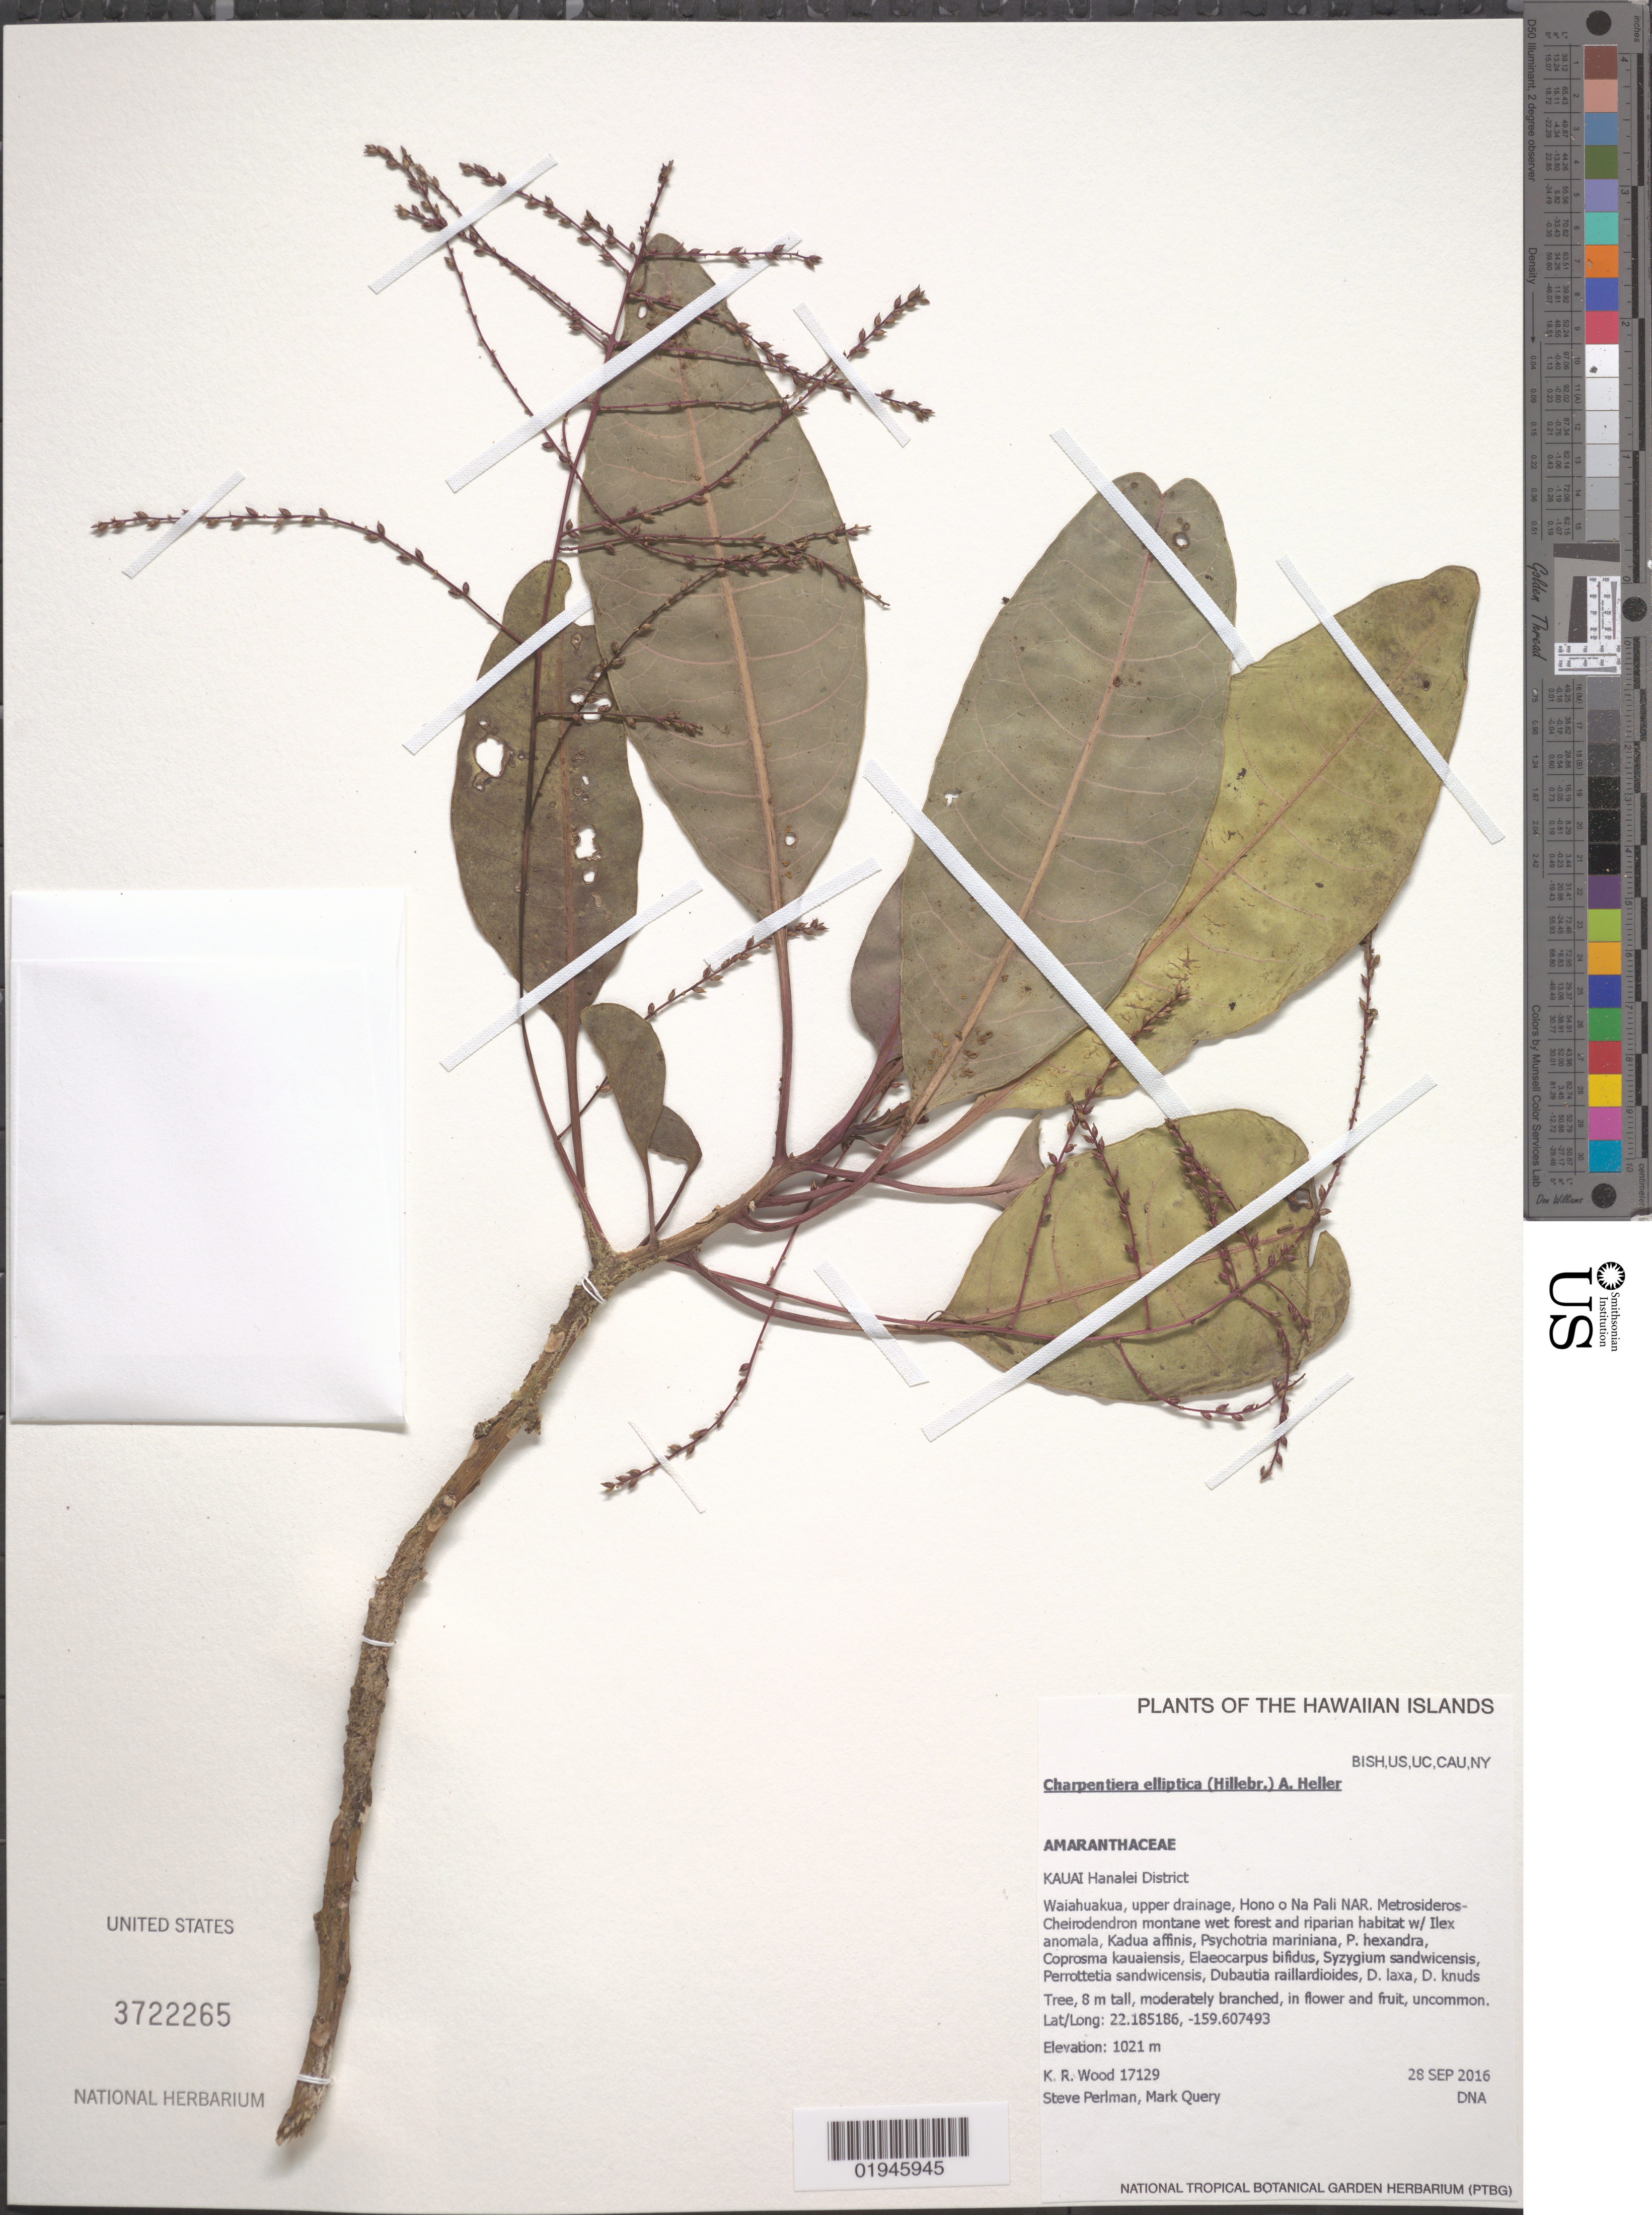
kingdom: Plantae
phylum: Tracheophyta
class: Magnoliopsida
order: Caryophyllales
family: Amaranthaceae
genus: Charpentiera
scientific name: Charpentiera elliptica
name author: (Hillebr.) A. Heller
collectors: K. R. Wood, S. P. Perlman & M. Query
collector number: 17129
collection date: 2016-09-28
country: United States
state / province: Hawaii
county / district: Kauai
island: Kaua'i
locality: Hanalei District, Waiahuakua, upper drainage, Hono o Na Pali NAR.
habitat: Montane wet forest and riparian habitat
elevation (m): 1021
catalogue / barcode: US 3722265